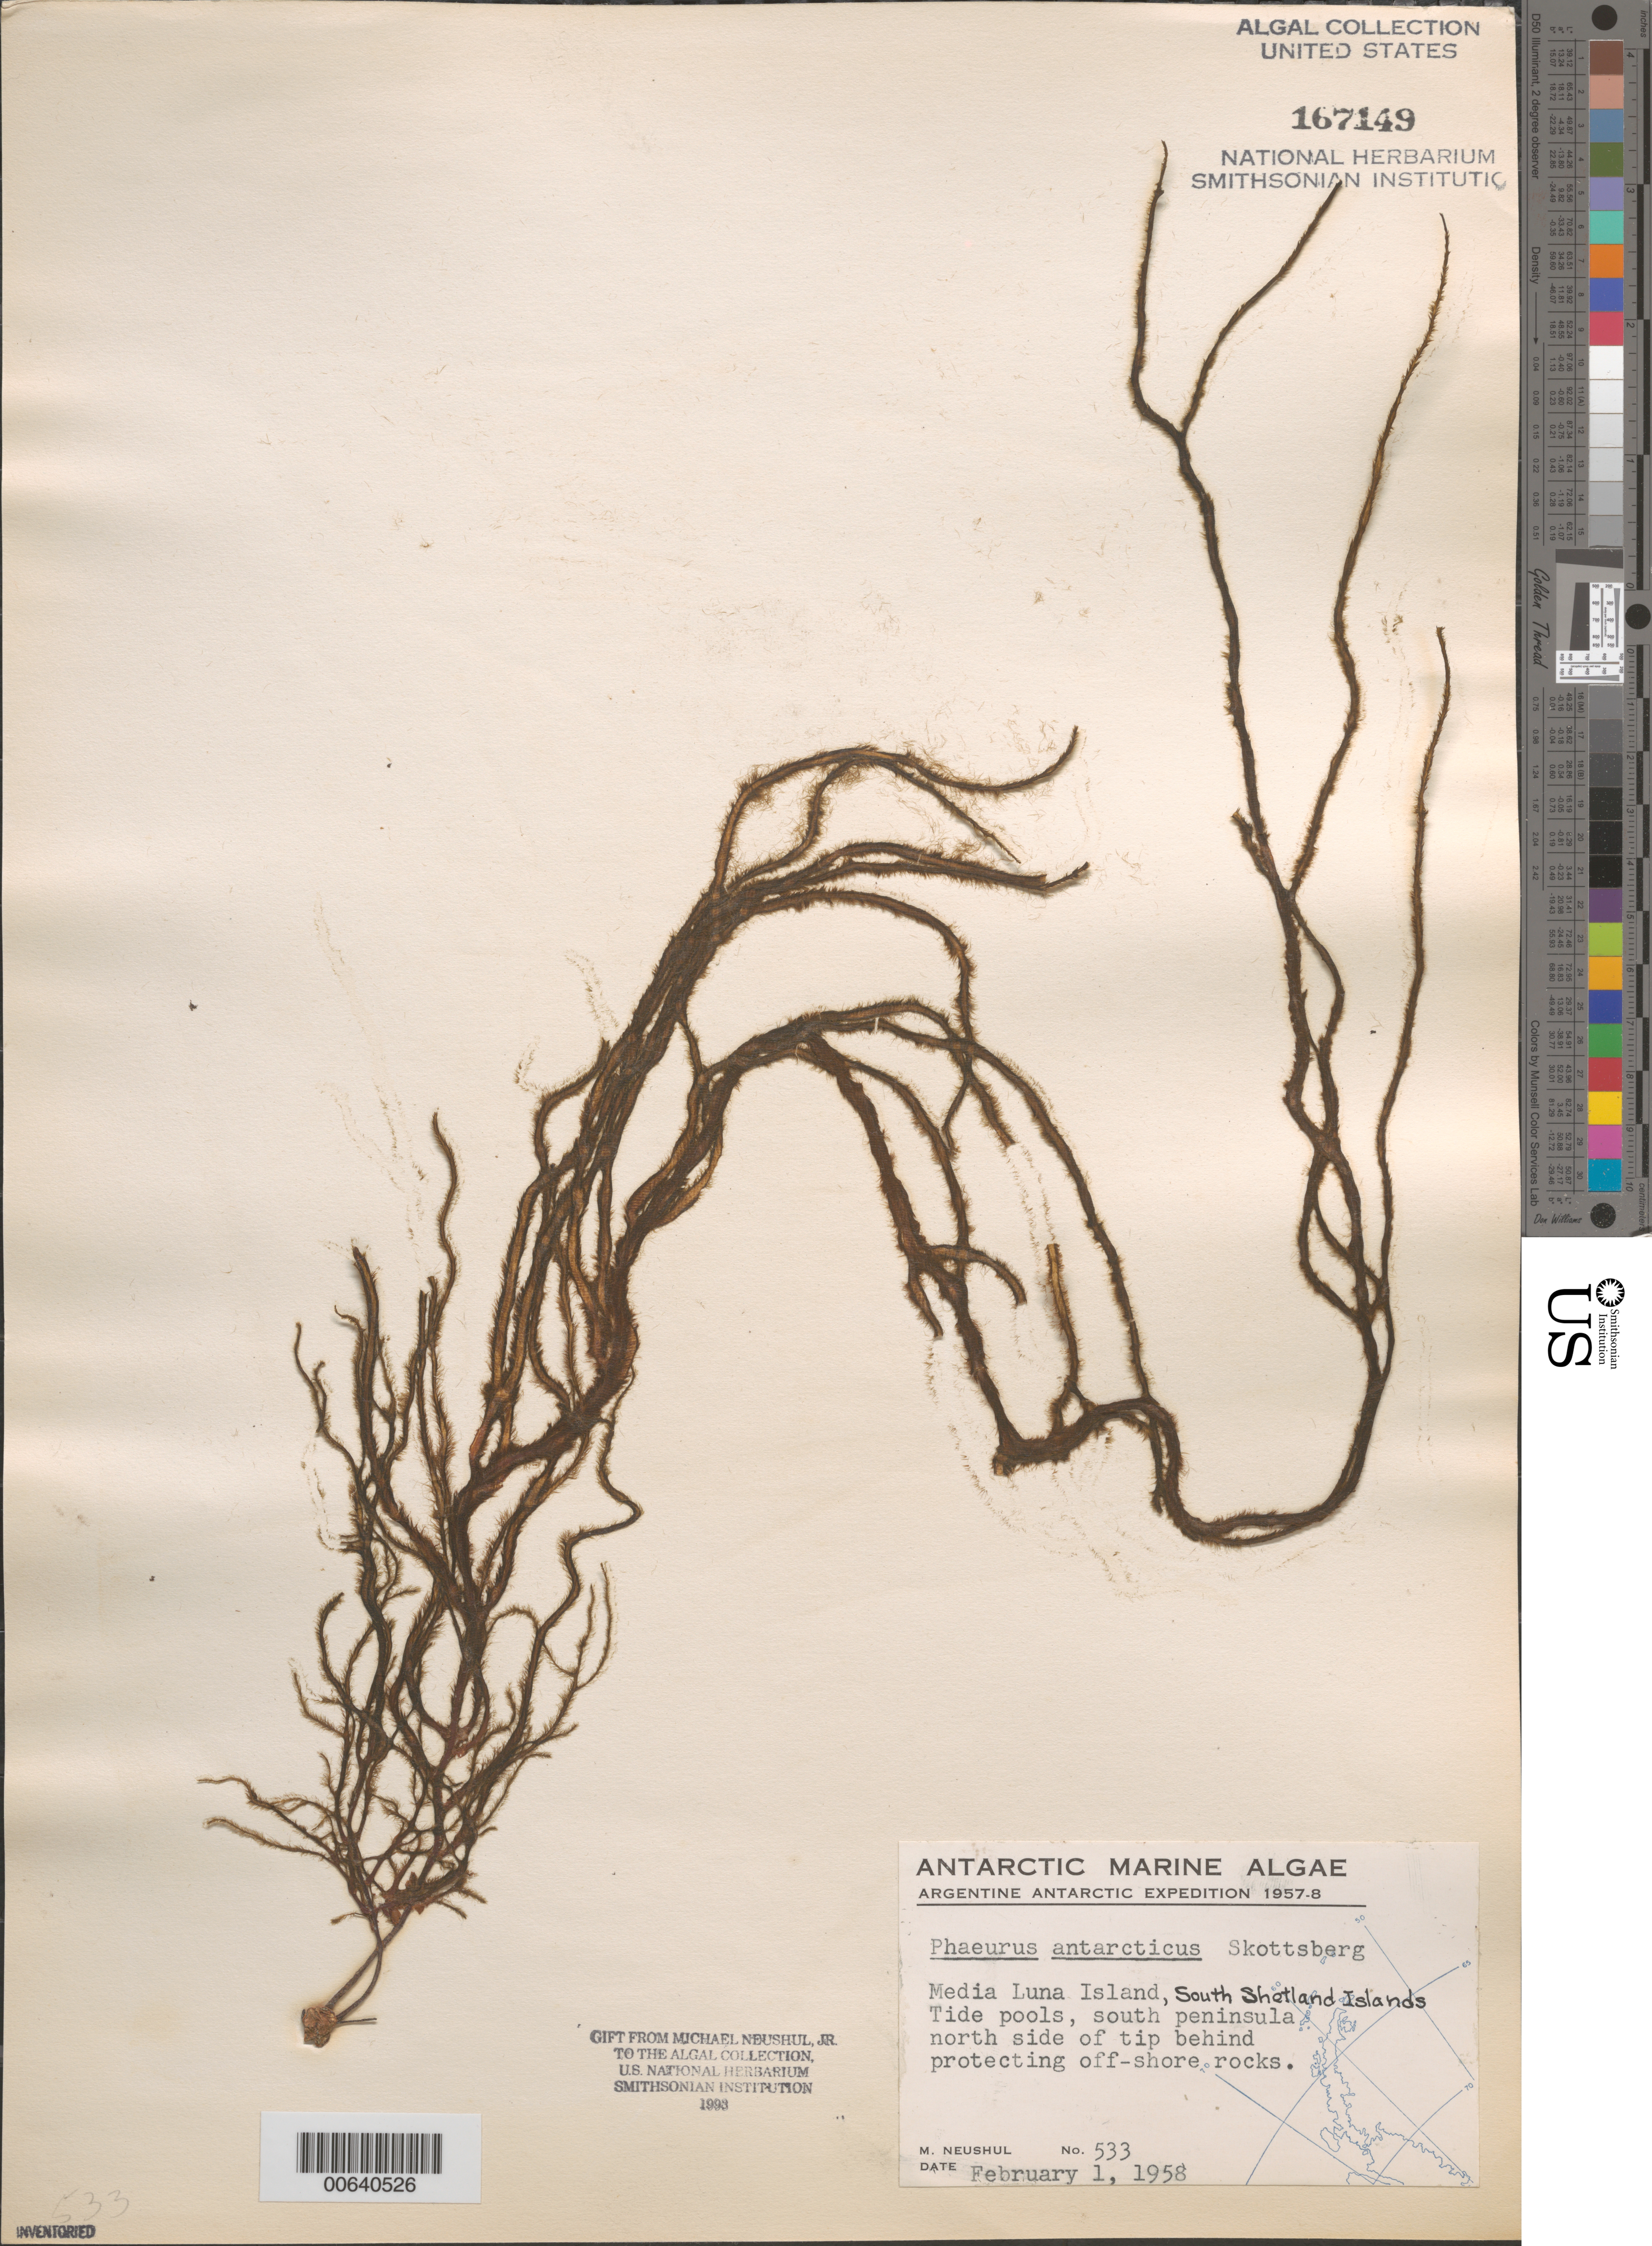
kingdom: Chromista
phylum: Ochrophyta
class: Phaeophyceae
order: Desmarestiales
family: Desmarestiaceae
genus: Phaeurus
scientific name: Phaeurus antarcticus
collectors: M. Neushul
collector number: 533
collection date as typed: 01 Feb 1958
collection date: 1958-02-01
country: Antarctica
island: Half Moon Island (Media Luna Island)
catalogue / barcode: US 167149